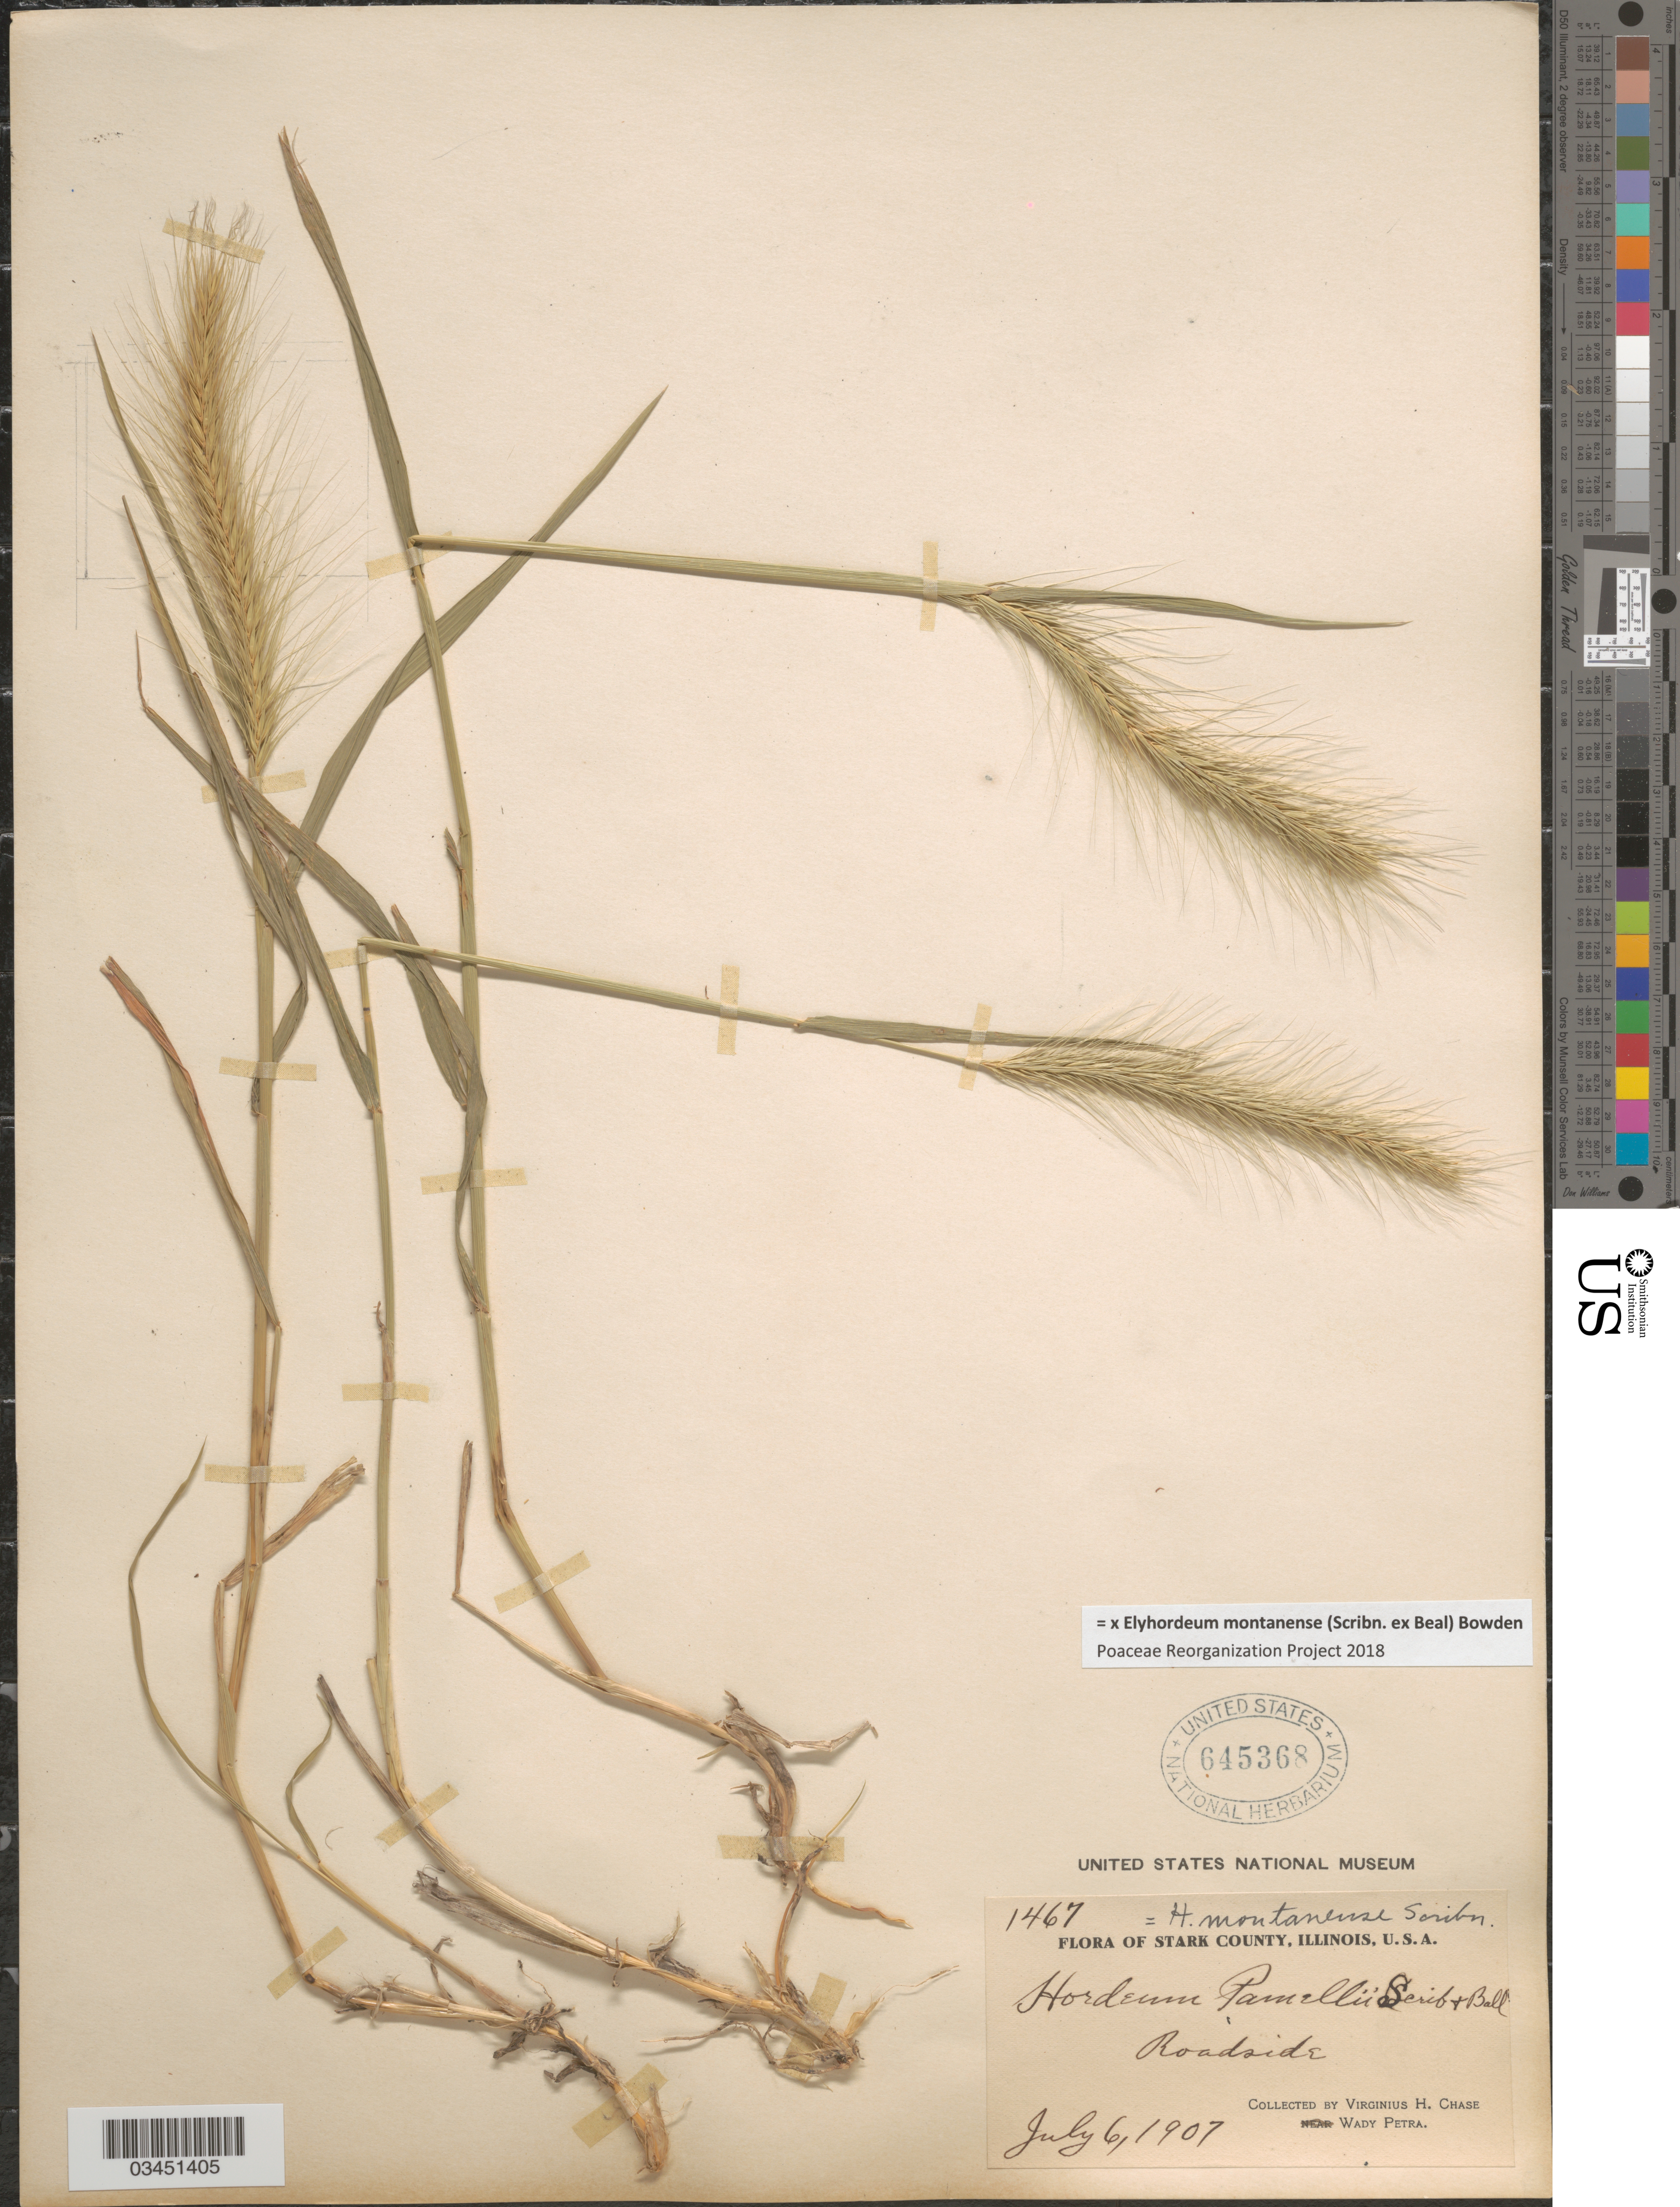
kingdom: Plantae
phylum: Tracheophyta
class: Liliopsida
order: Poales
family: Poaceae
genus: Elyhordeum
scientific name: x Elyhordeum montanense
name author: (Scribn. ex W.J. Beal) Bowden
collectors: V. H. Chase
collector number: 1467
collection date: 1907-07-06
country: United States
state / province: Illinois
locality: Stark County. Roadside.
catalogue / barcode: US 645368